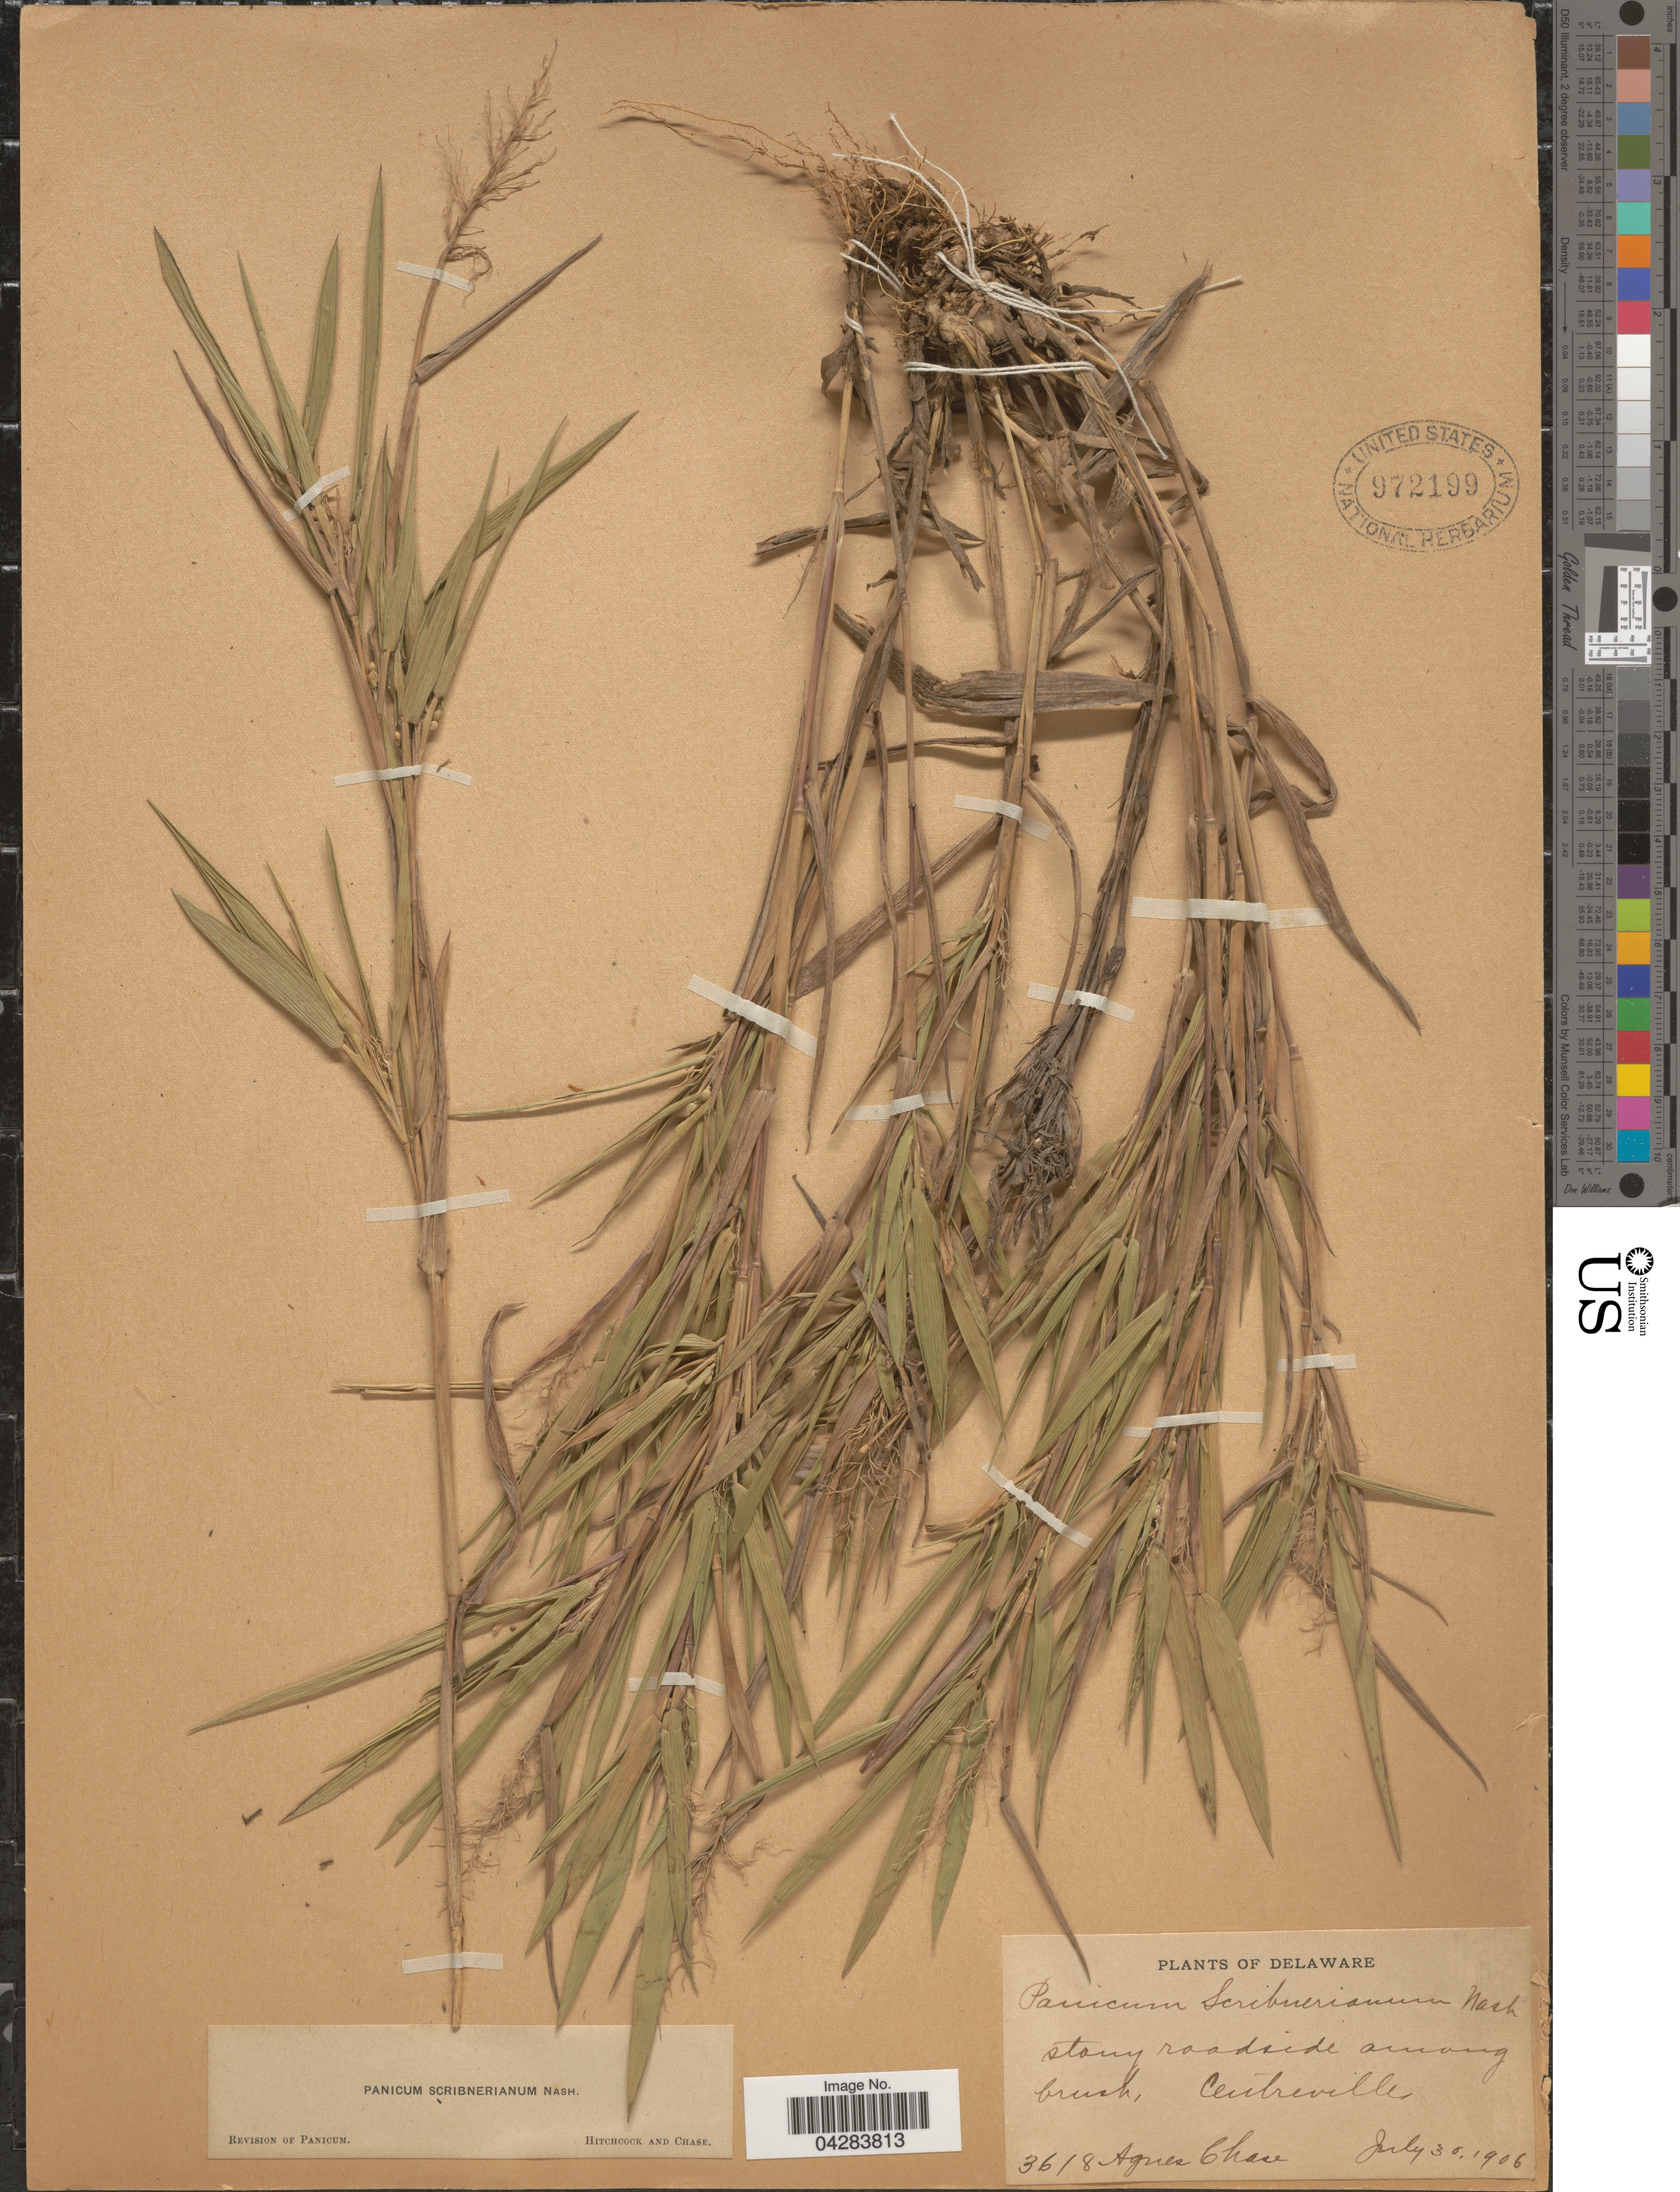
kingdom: Plantae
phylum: Tracheophyta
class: Liliopsida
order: Poales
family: Poaceae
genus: Dichanthelium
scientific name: Dichanthelium oligosanthes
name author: (Schult.) Gould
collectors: A. Chase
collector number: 3618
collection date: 1906-07-30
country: United States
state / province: Delaware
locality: Stony roadside among brush, Centreville.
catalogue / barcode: US 972199